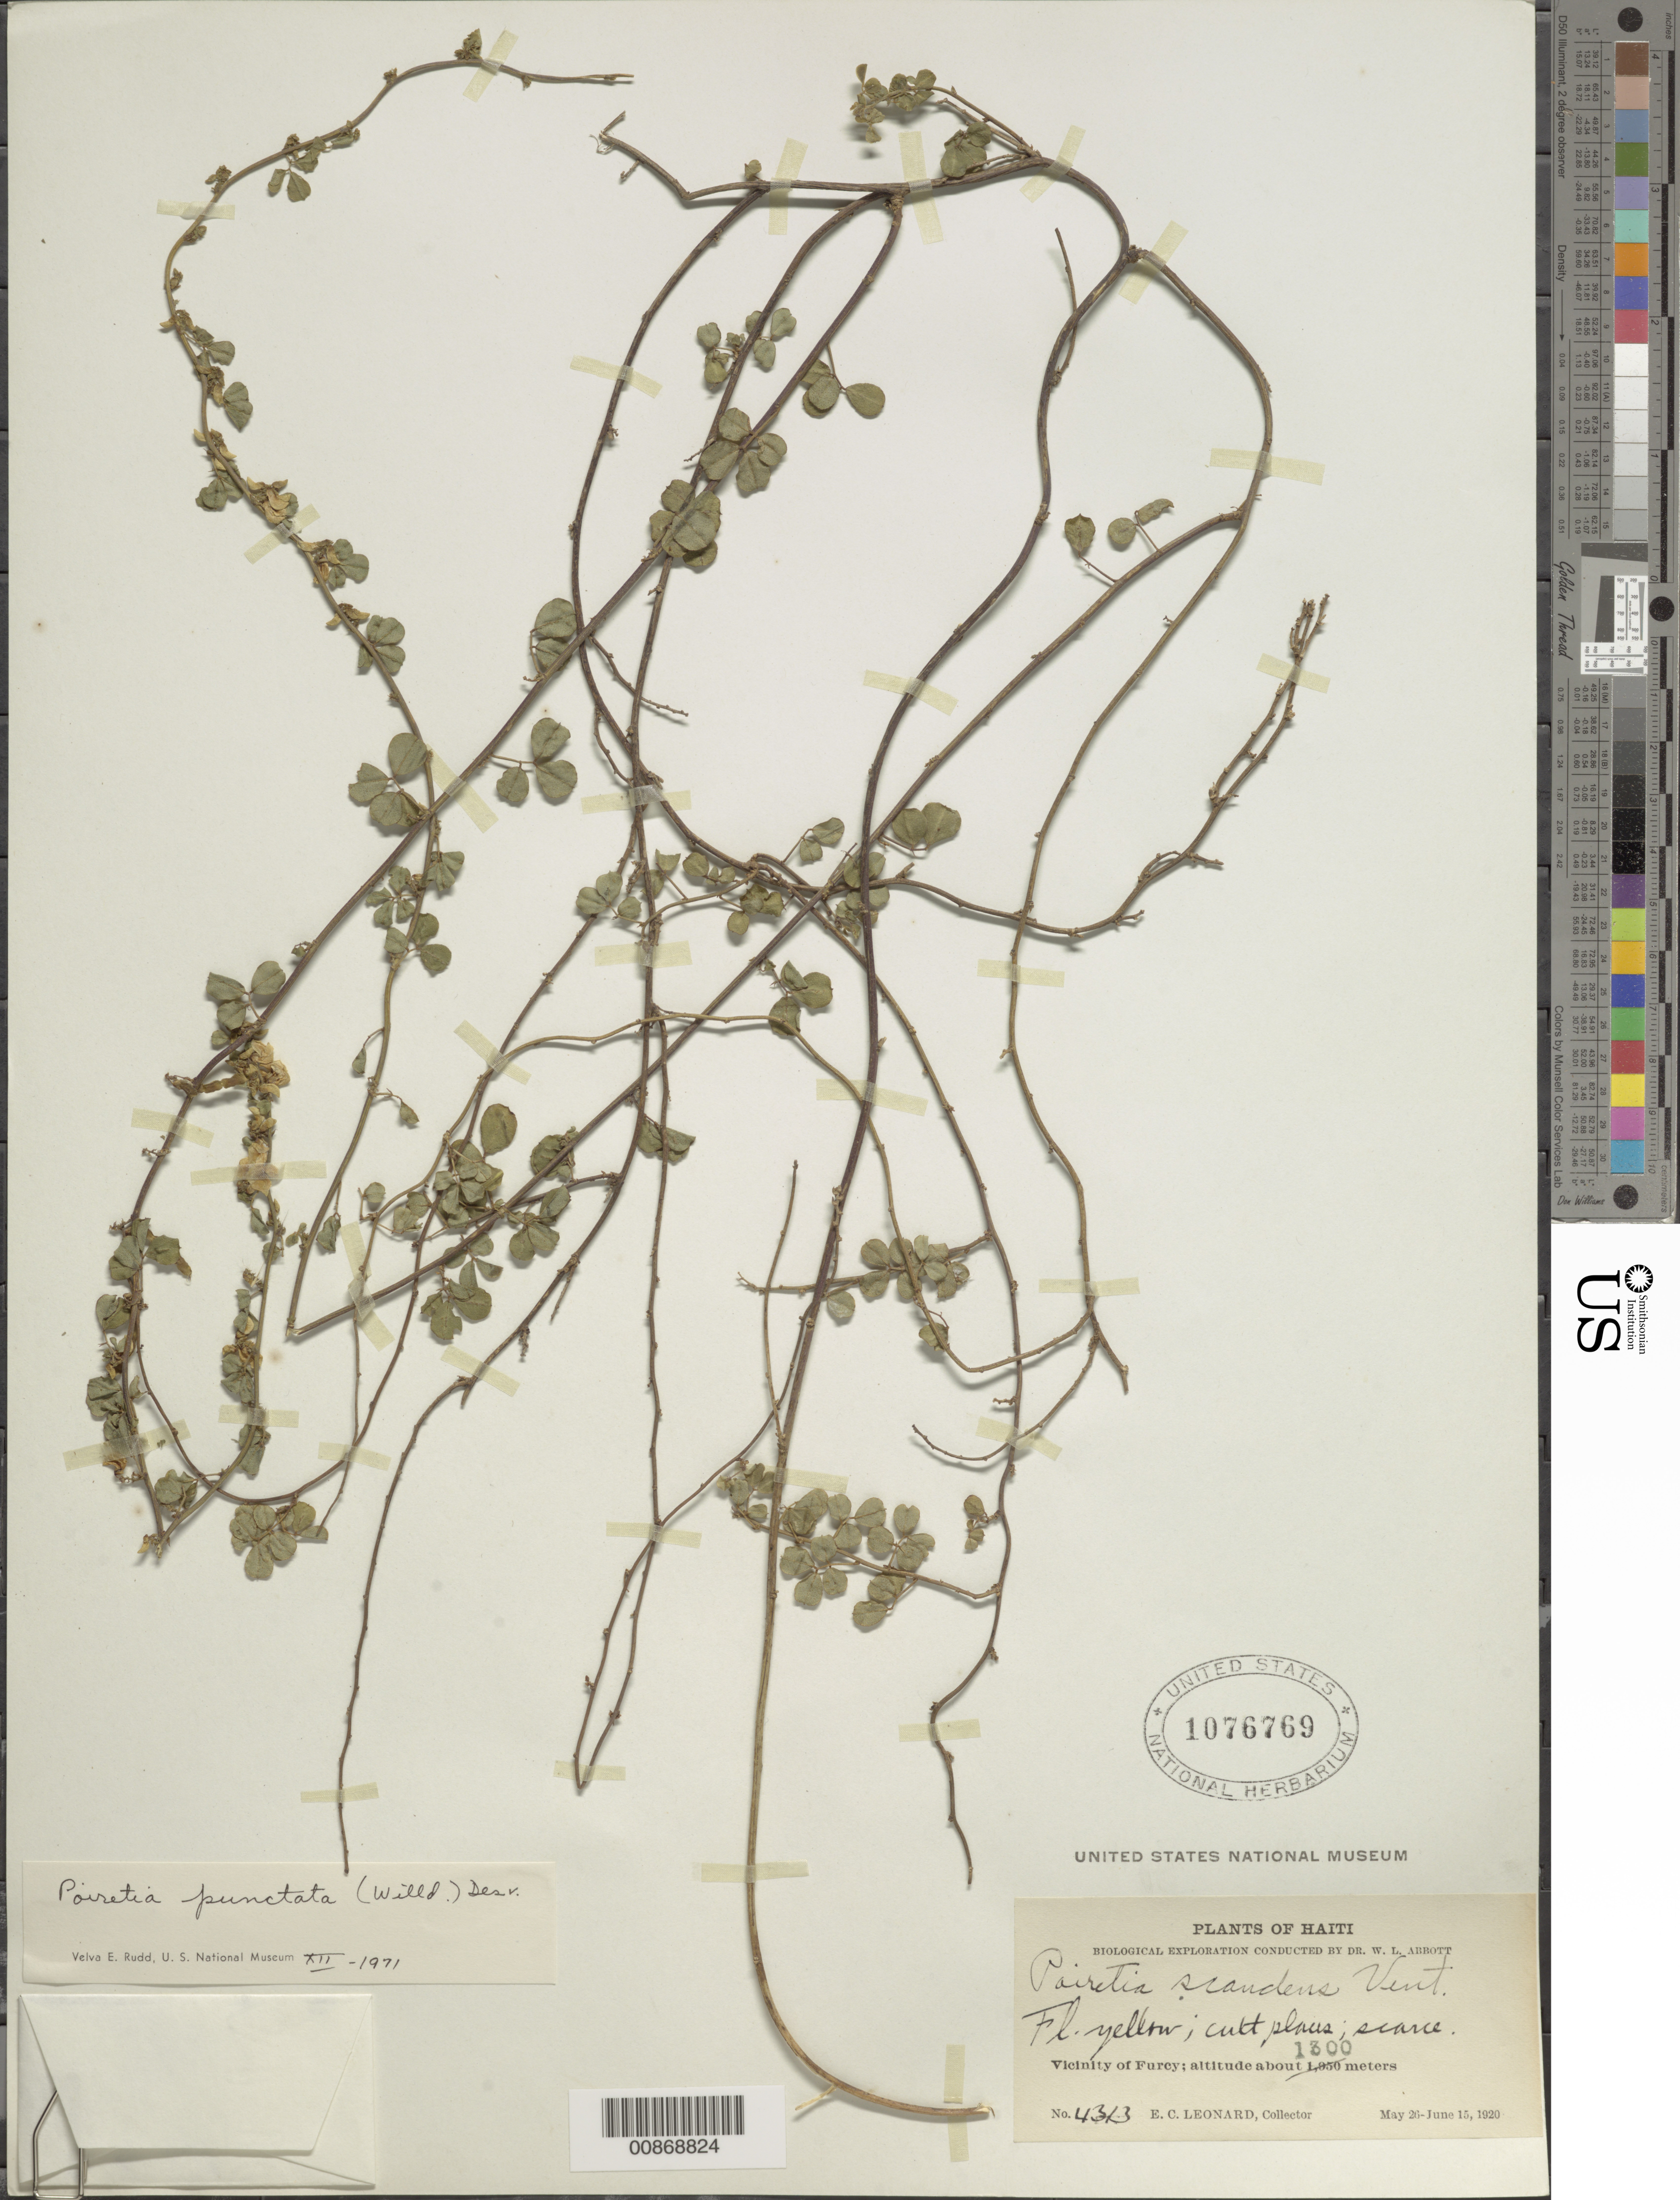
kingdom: Plantae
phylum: Tracheophyta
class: Magnoliopsida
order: Fabales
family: Fabaceae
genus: Poiretia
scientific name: Poiretia scandens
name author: Vent.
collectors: E. C. Leonard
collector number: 4313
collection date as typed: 26 May 1920 to 15 Jun 1920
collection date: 1920-05-26/1920-06-15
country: Haiti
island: Hispaniola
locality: Vicinity of Furcy.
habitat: Cultivated places.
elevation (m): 1300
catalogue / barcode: US 1076769